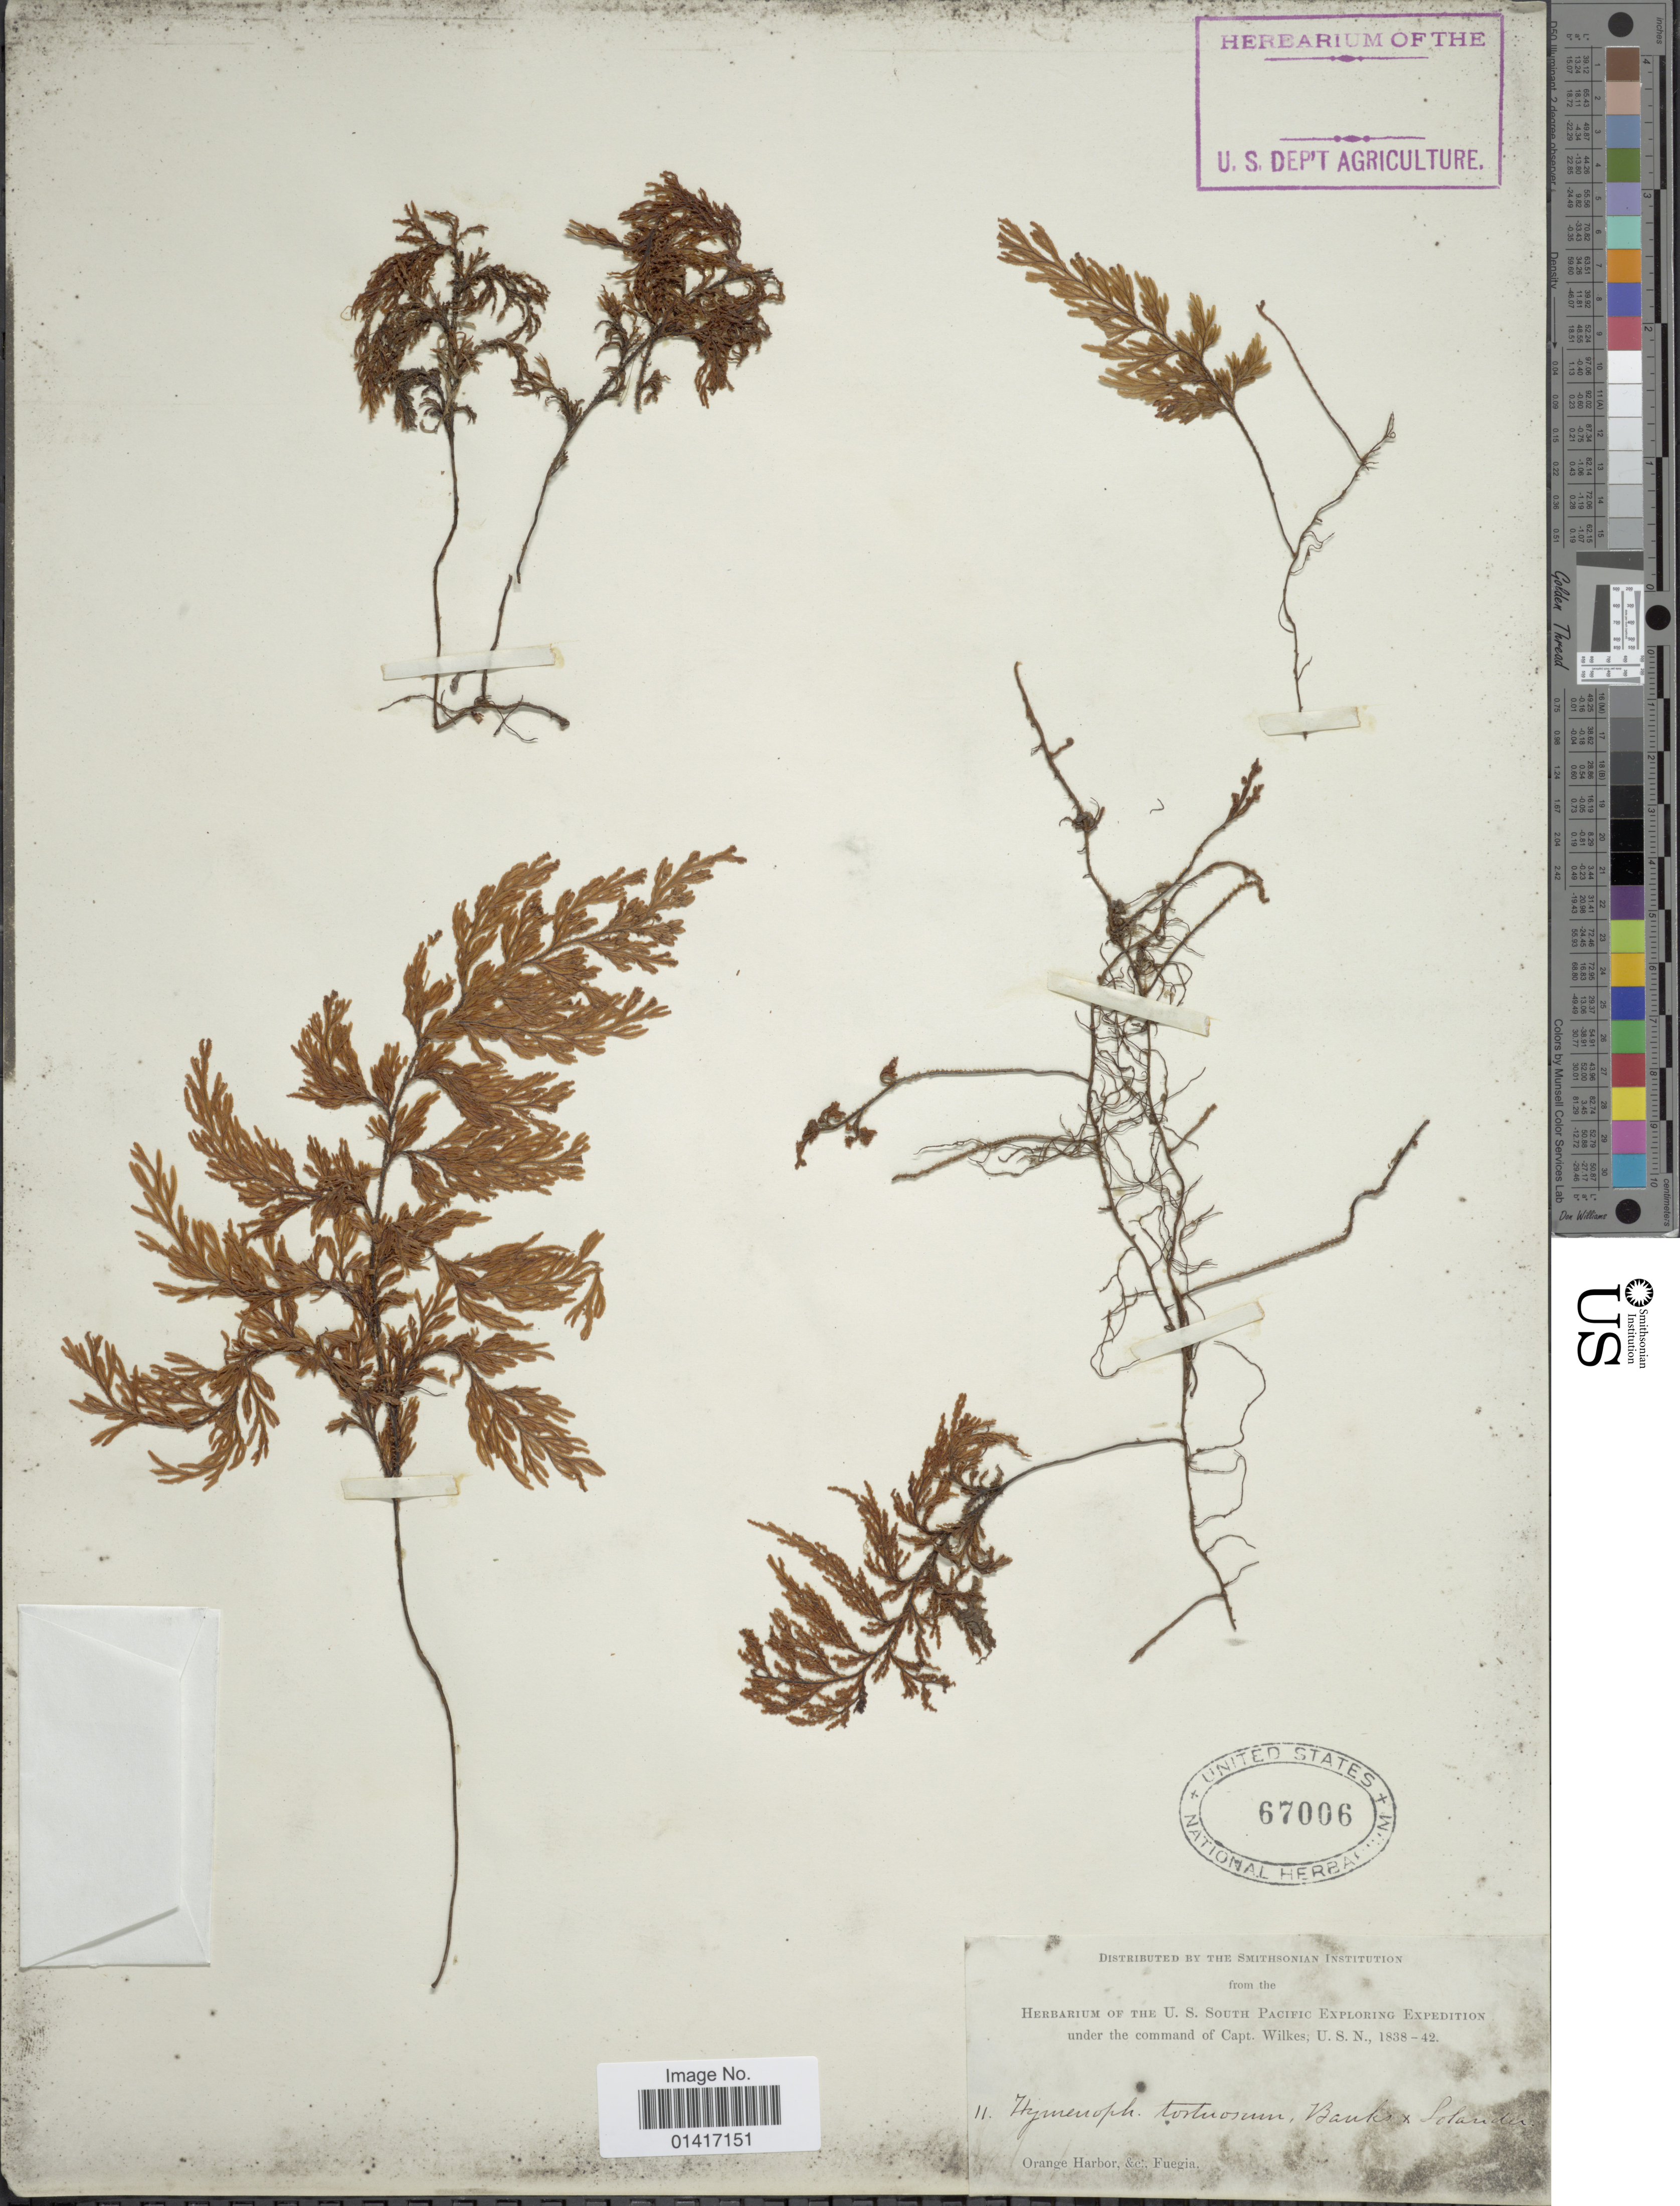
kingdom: Plantae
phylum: Tracheophyta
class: Polypodiopsida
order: Hymenophyllales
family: Hymenophyllaceae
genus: Hymenophyllum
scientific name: Hymenophyllum tortuosum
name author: Hook. & Grev.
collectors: Wilkes Explor. Exped.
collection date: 1838/1842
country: Chile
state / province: Magallanes y de la Antártica Chilena (XII)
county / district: Antártica Chilena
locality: Orange Harbor,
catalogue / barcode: US 67006